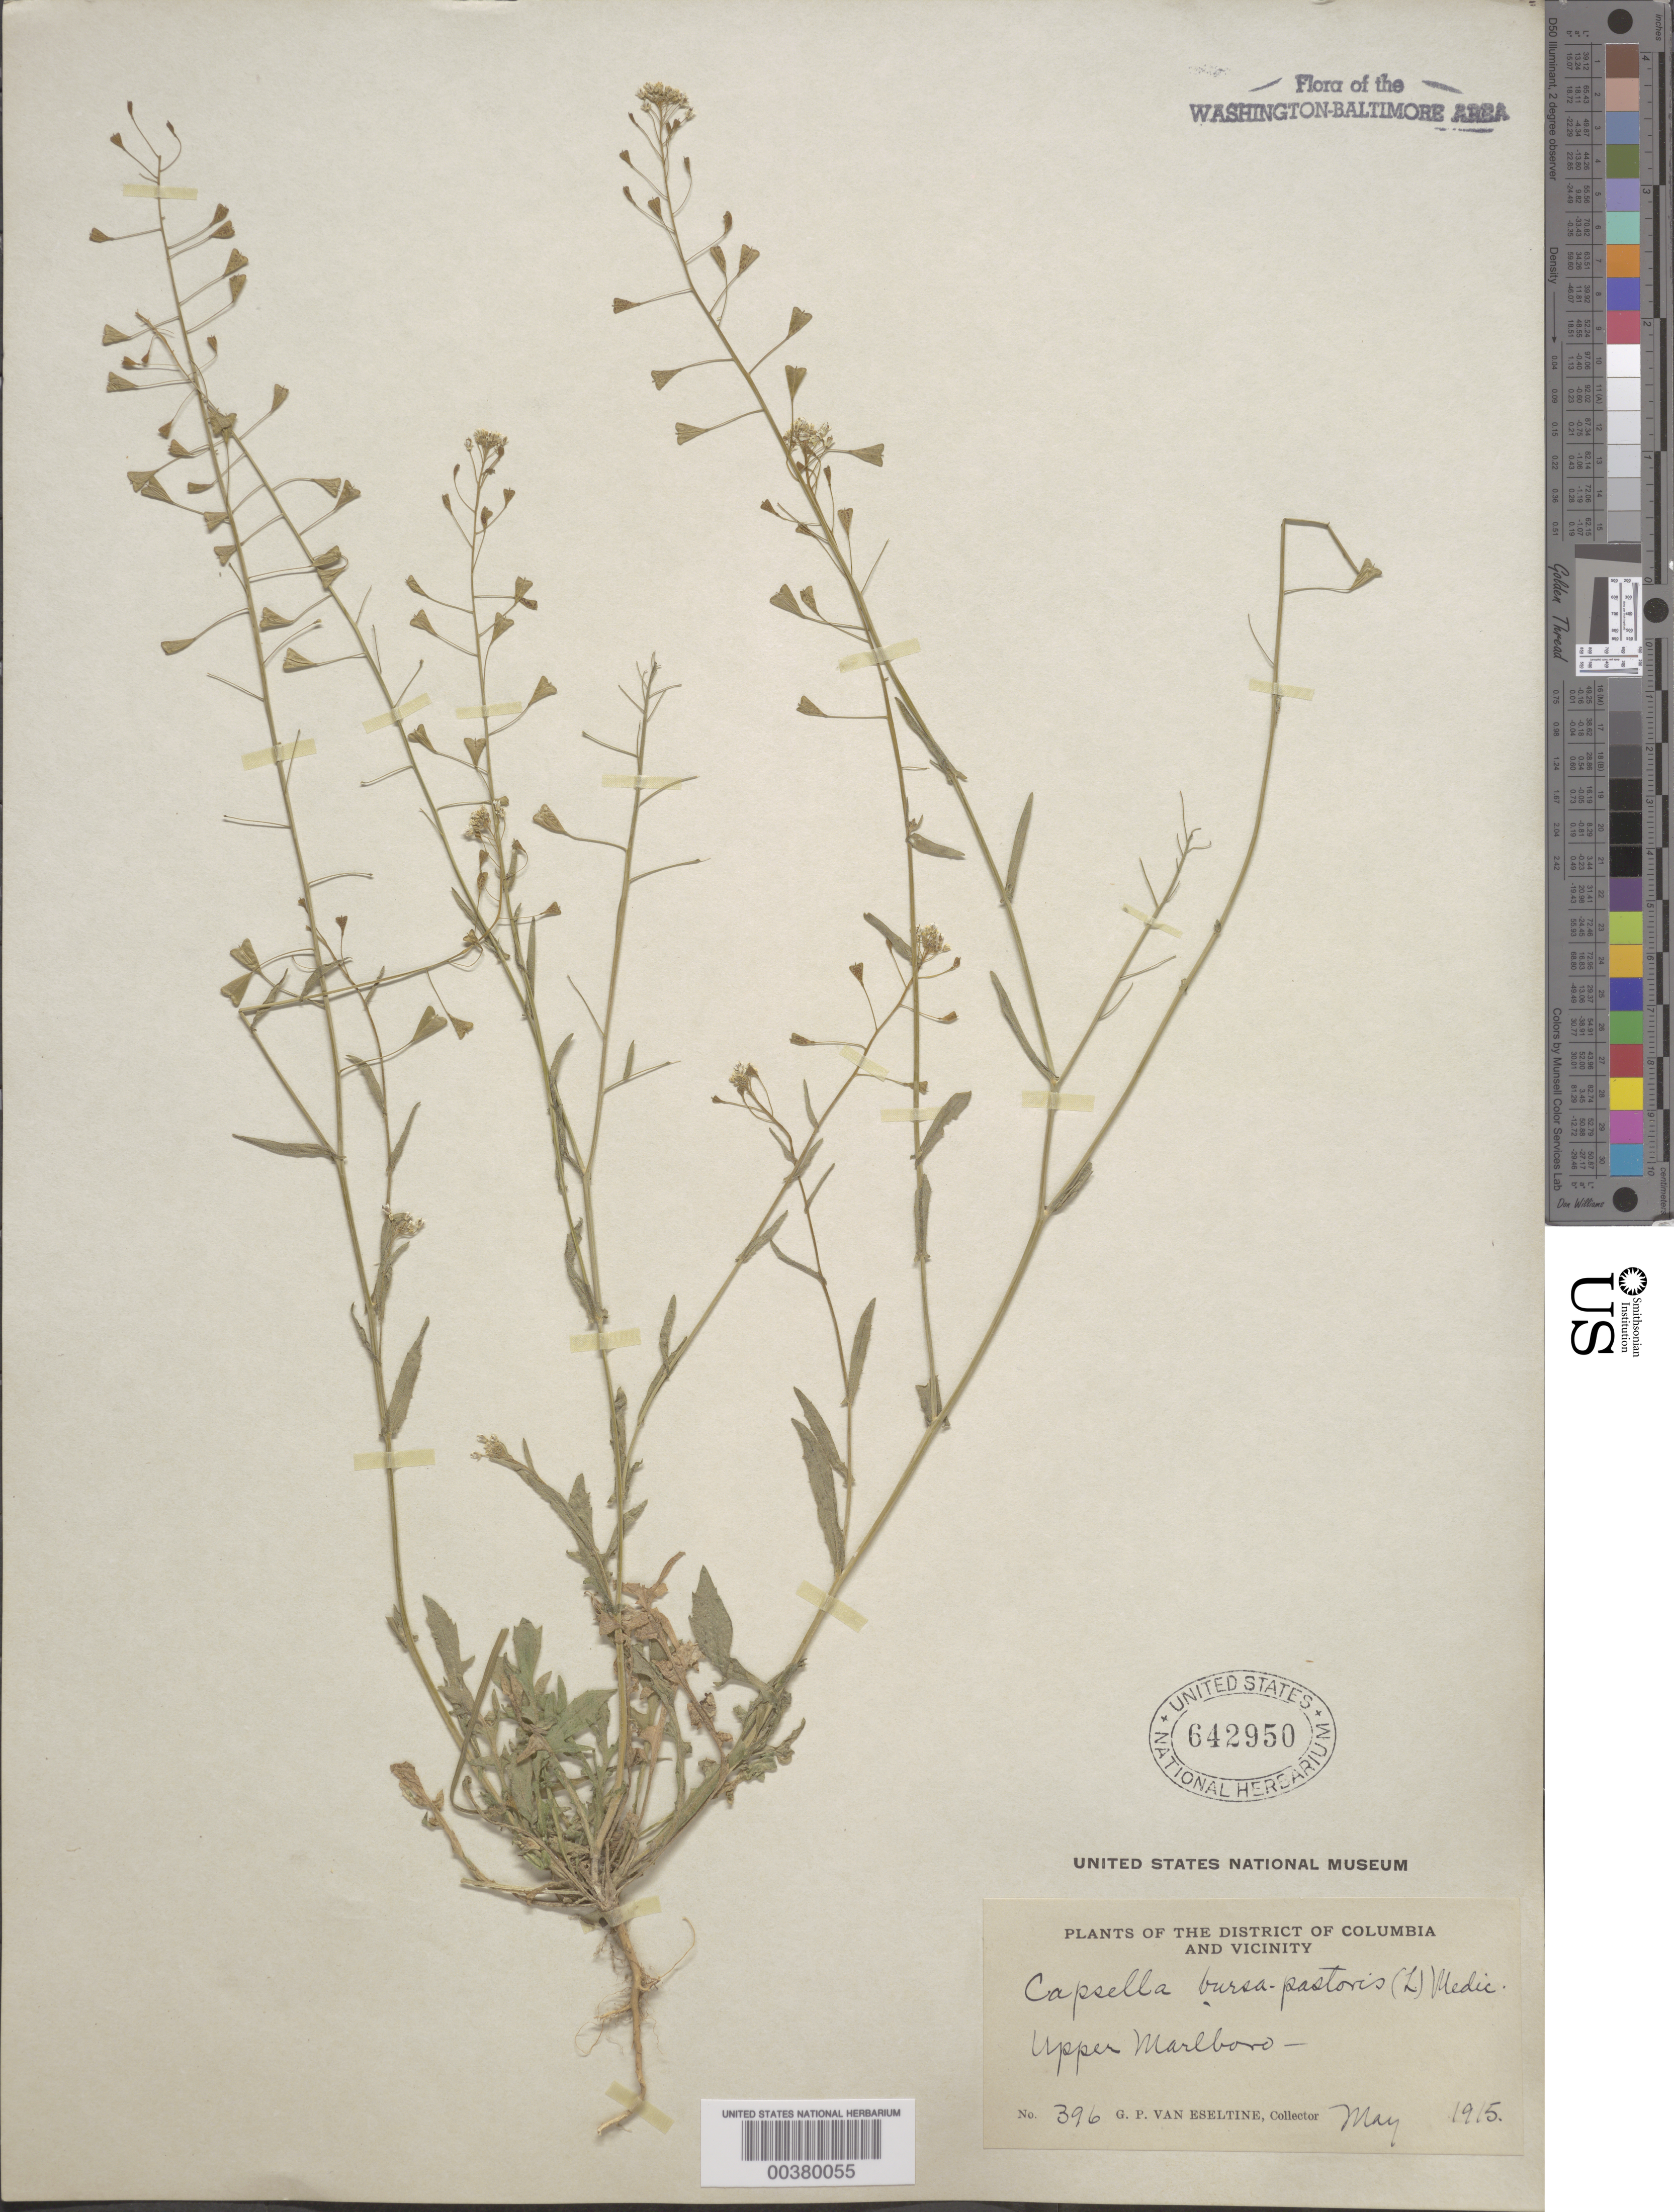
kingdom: Plantae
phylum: Tracheophyta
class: Magnoliopsida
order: Brassicales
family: Brassicaceae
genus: Capsella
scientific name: Capsella bursa-pastoris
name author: (L.) Medik.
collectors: G. P. Van Eseltine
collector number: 396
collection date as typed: May 1915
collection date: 1915-05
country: United States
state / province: Maryland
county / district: Prince George's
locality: Upper Marlboro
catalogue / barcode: US 642950